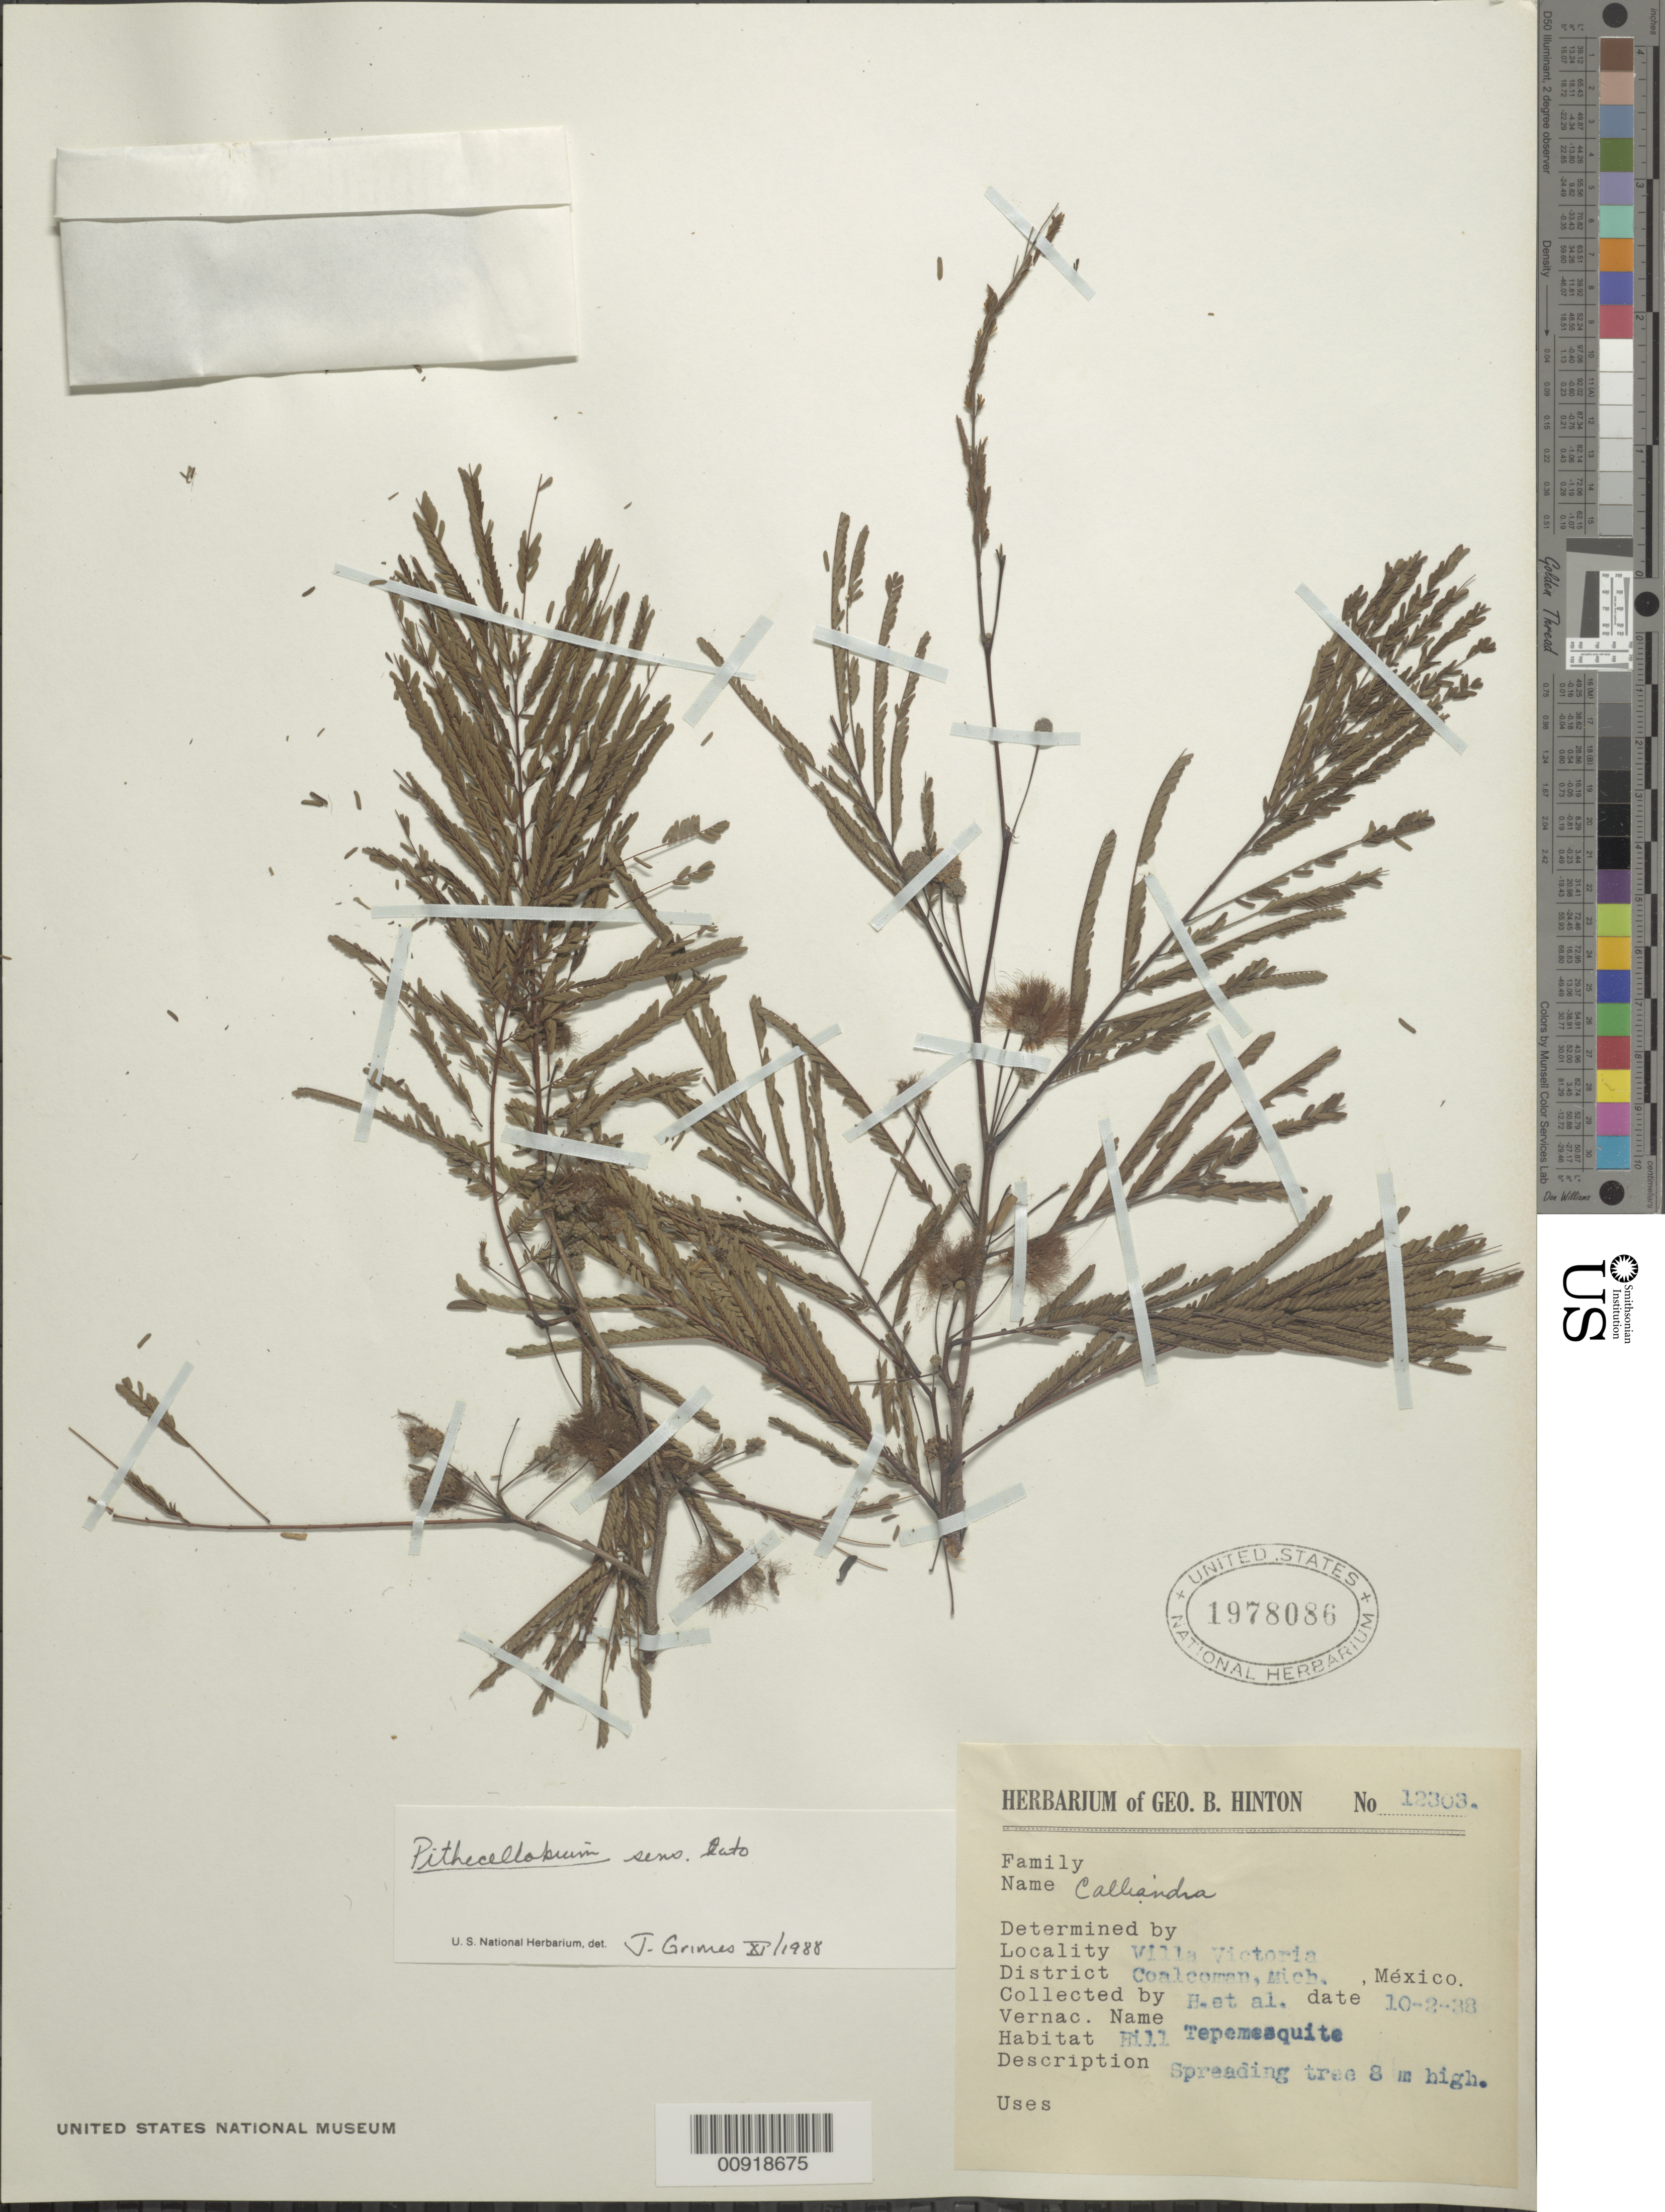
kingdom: Plantae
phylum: Tracheophyta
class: Magnoliopsida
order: Fabales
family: Fabaceae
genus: Pithecellobium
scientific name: Pithecellobium sp.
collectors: G. B. Hinton & et al.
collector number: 12303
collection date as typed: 02 Oct 1938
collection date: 1938-10-02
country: Mexico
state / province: Michoacán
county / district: Coalcomán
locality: Villa Victoria, District Coalcomán, Michoacán.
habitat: Hill.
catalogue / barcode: US 1978086